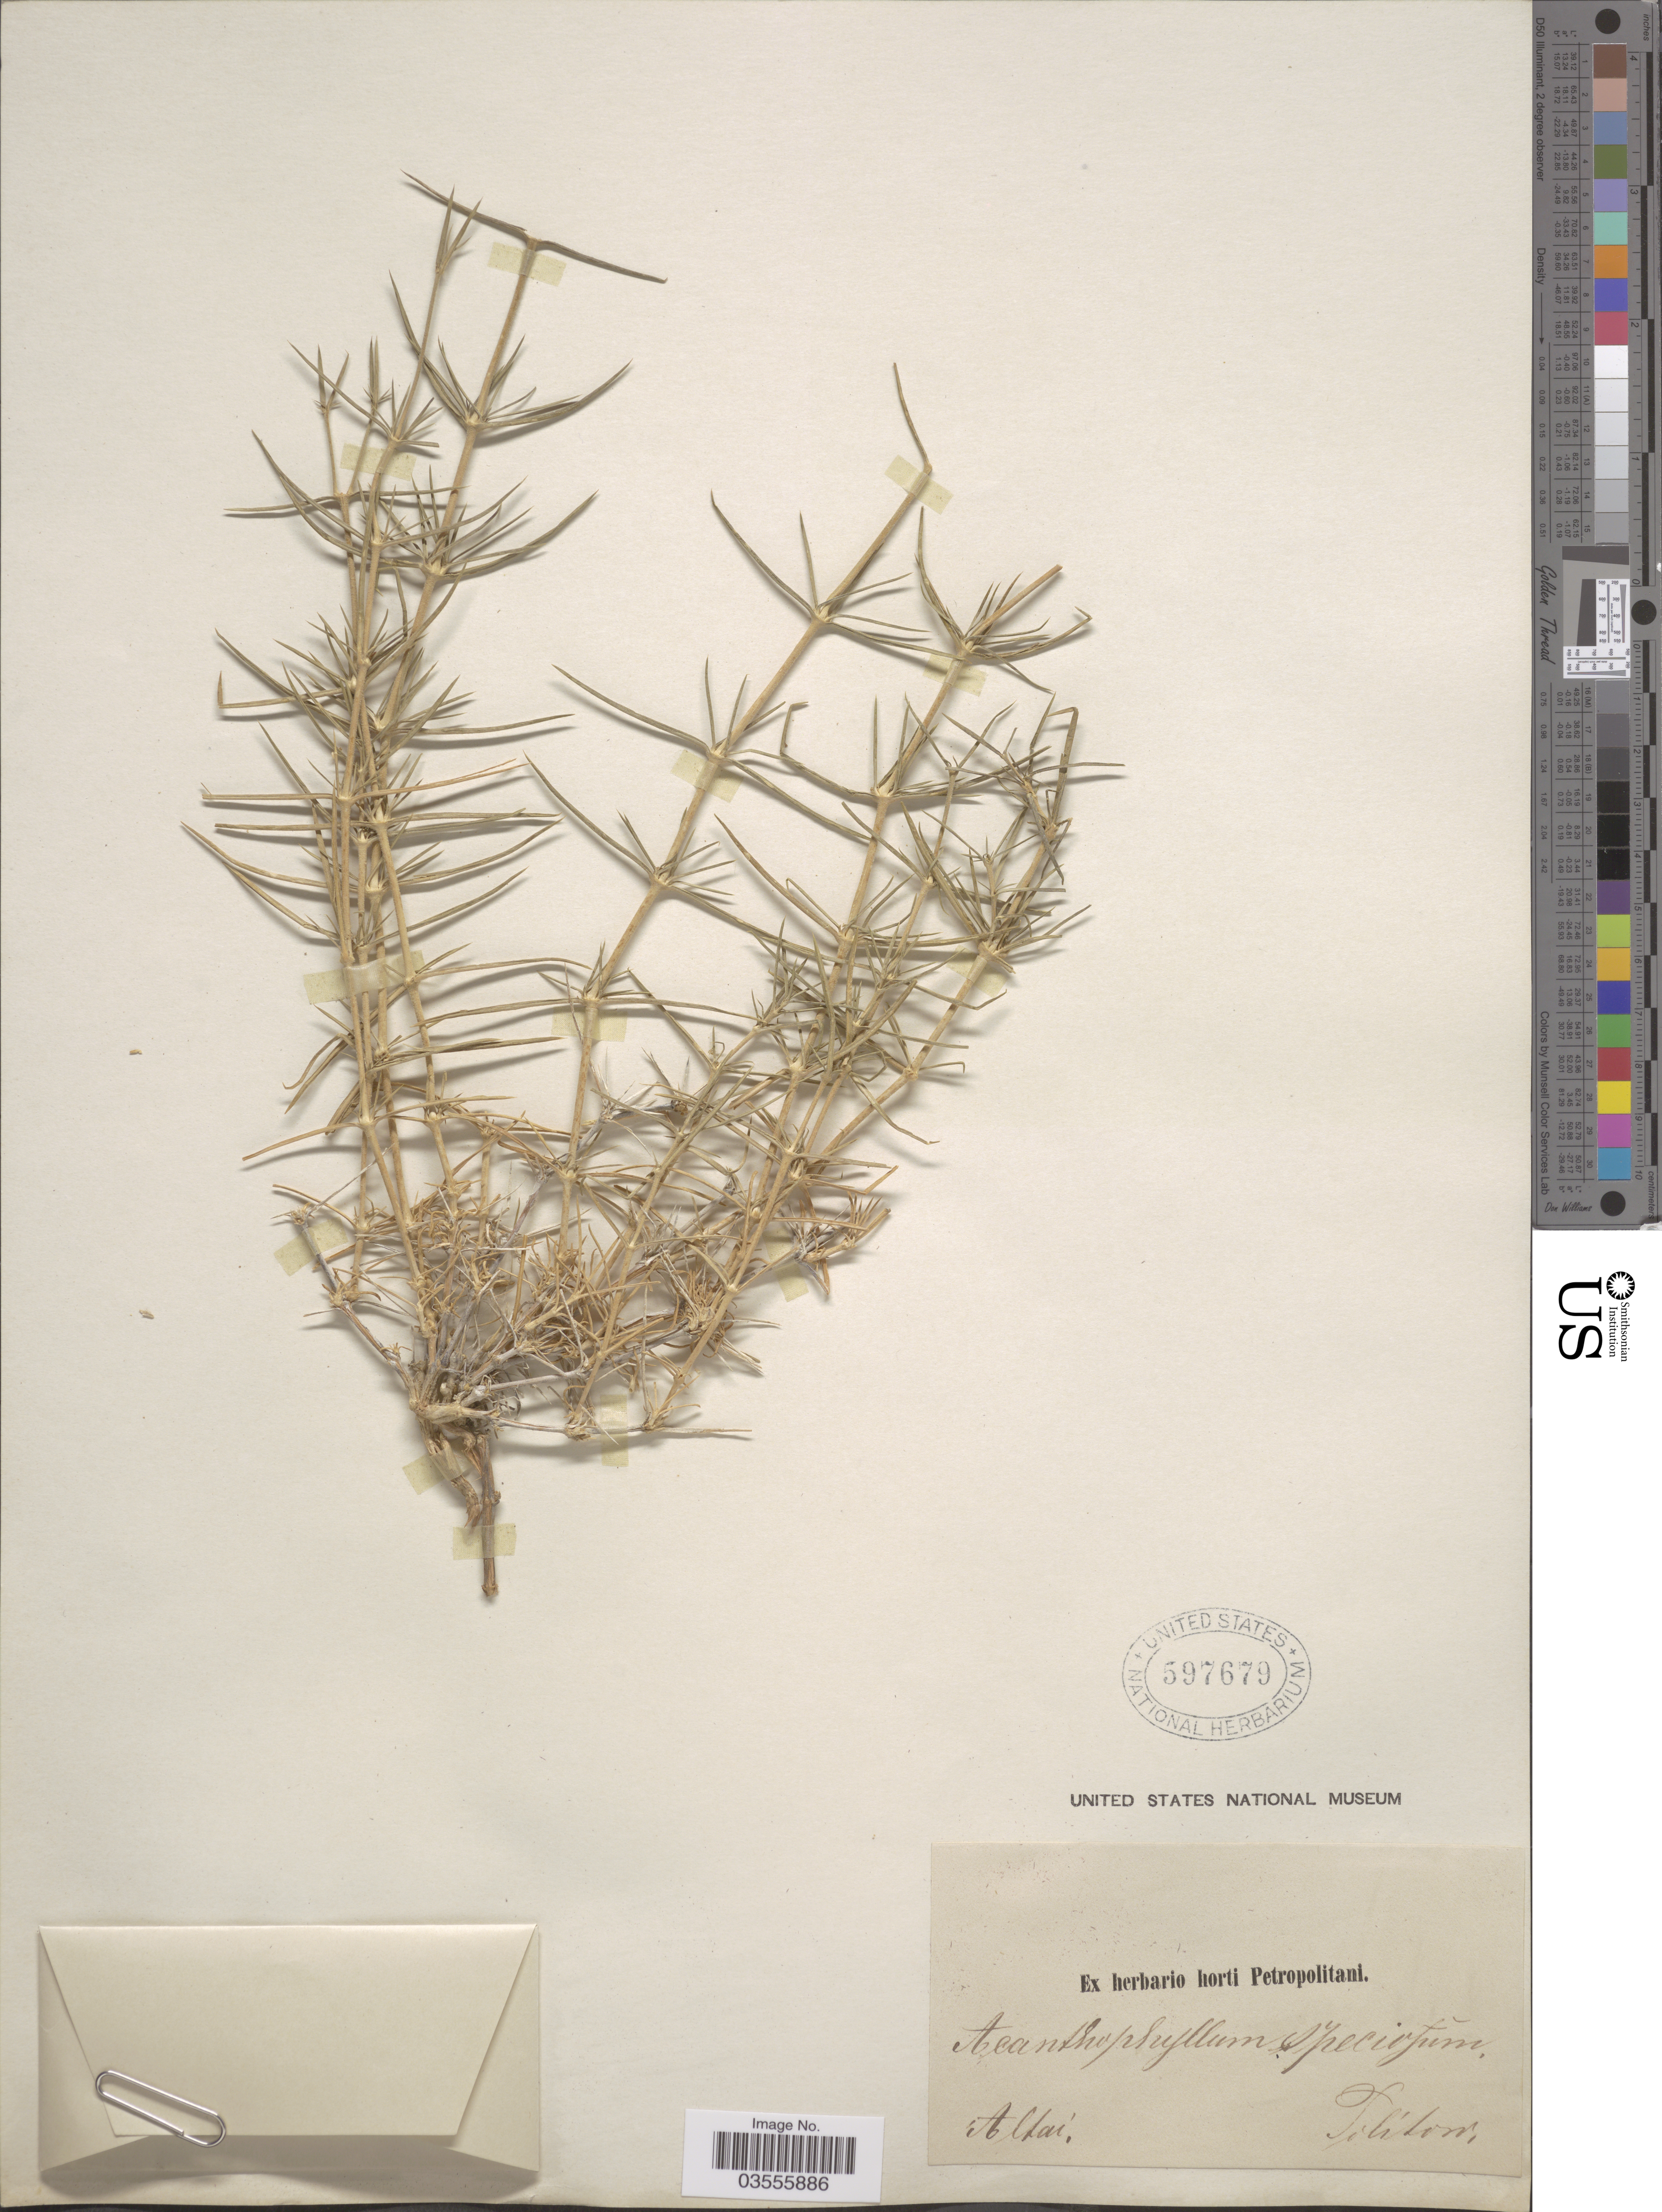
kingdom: Plantae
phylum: Tracheophyta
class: Magnoliopsida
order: Caryophyllales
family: Caryophyllaceae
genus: Acanthophyllum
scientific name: Acanthophyllum speciosum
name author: Schiman-Czeika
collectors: -. Politov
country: Russian Federation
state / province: Altai Republic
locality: Altai.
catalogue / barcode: US 597679